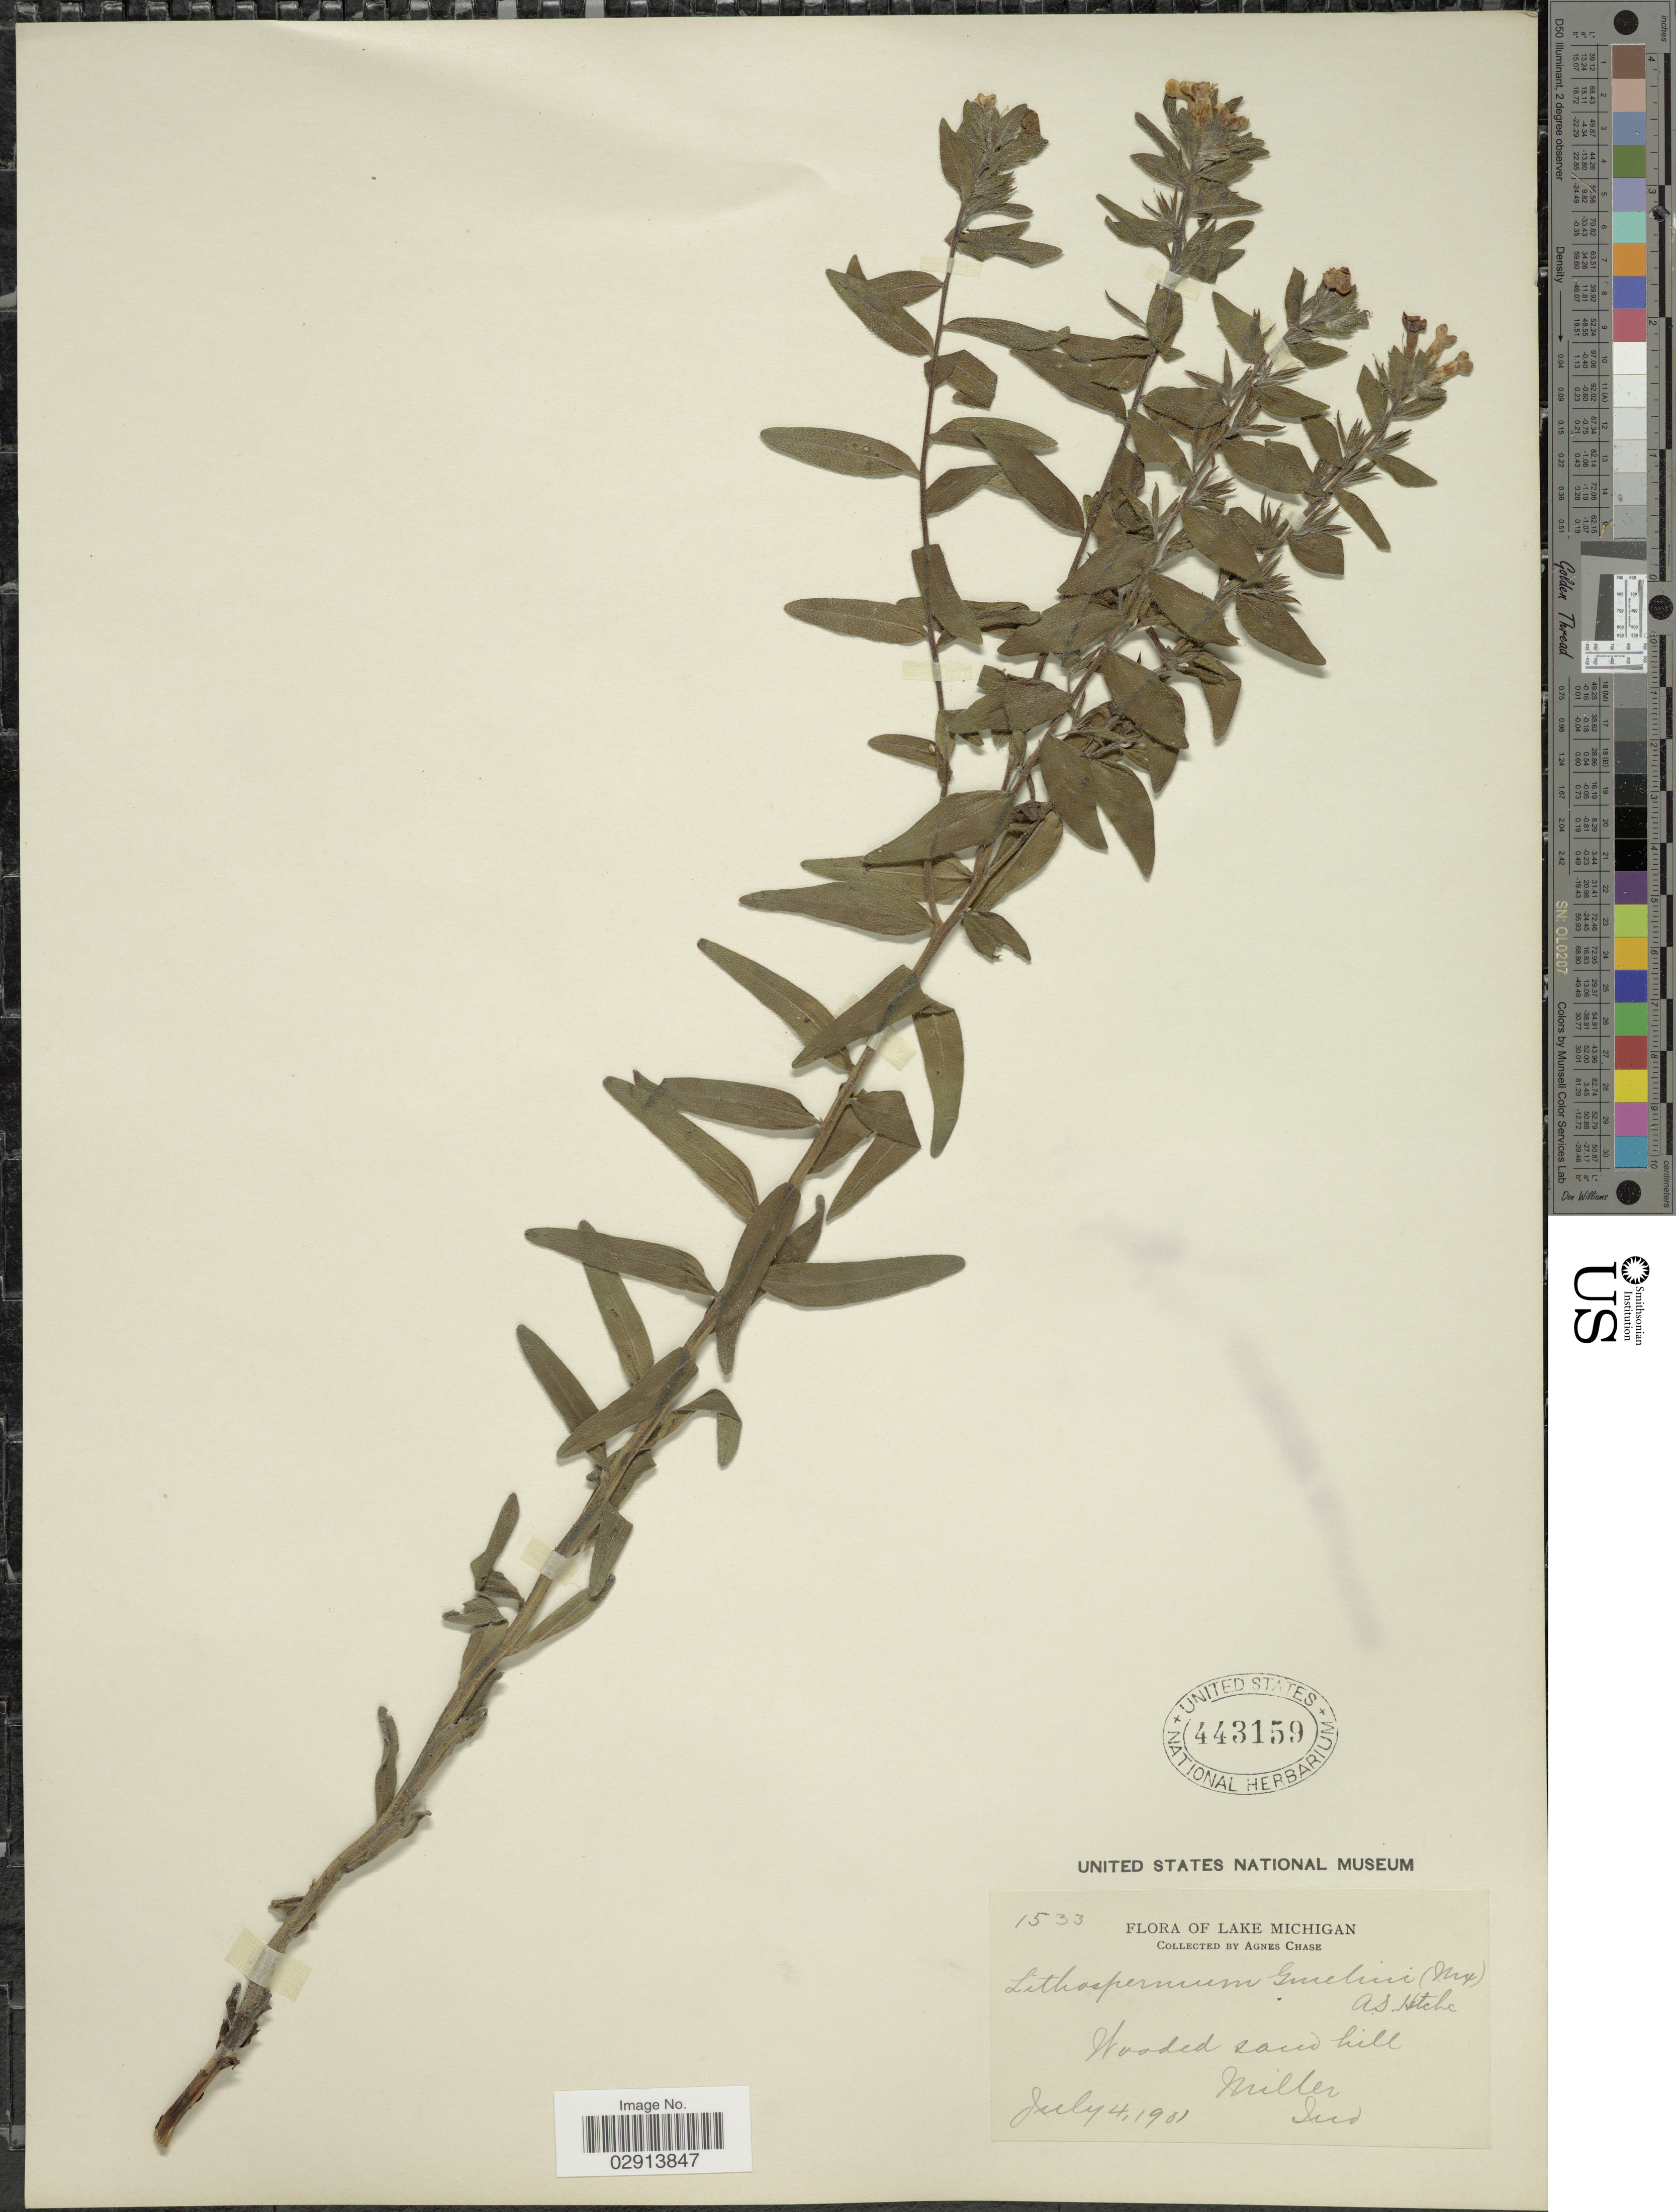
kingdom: Plantae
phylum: Tracheophyta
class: Magnoliopsida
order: Boraginales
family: Boraginaceae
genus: Lithospermum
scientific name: Lithospermum caroliniense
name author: (J.F. Gmel.) MacMill.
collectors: A. Chase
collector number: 1533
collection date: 1901-07-04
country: United States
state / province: Indiana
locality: Lake Michigan. Wooded sand hill. Miller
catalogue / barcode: US 443159